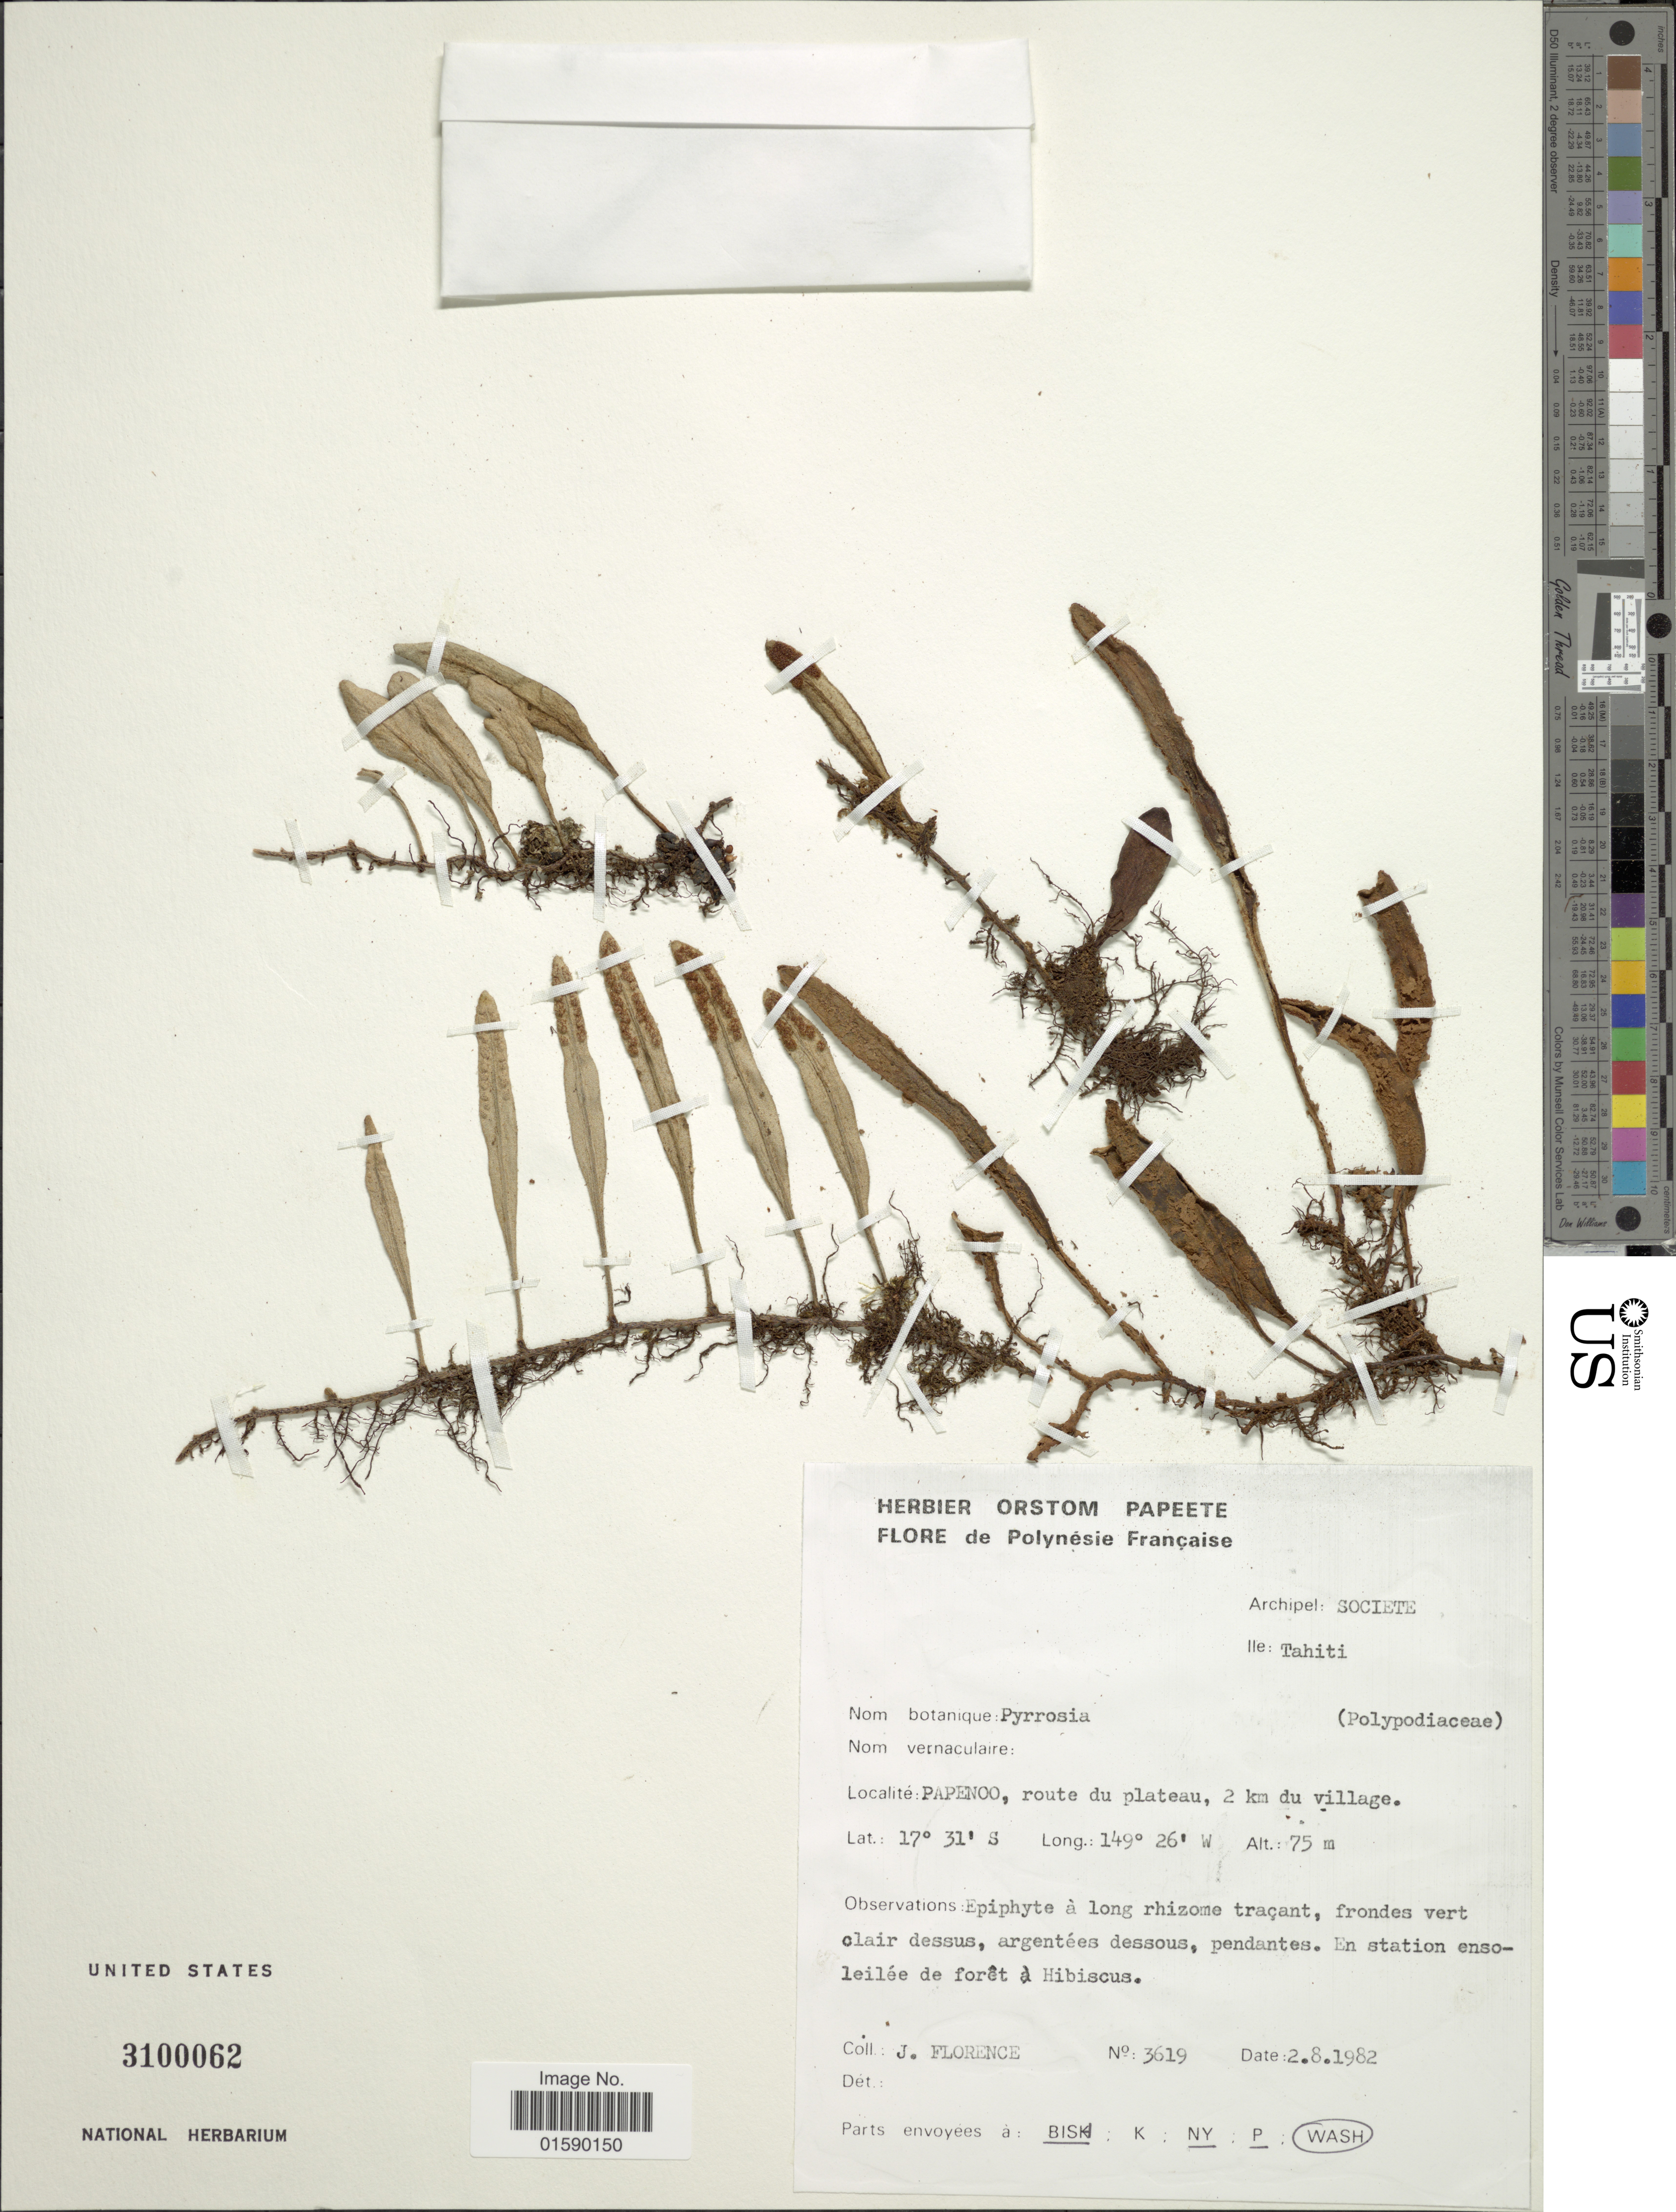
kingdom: Plantae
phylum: Tracheophyta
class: Polypodiopsida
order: Polypodiales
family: Polypodiaceae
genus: Pyrrosia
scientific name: Pyrrosia serpens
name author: Ching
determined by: Florence, J.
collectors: J. Florence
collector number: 3619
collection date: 1982-08-02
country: French Polynesia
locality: Archipel: Societe, Ile: Tahiti, Papenoo, route du plateau, 2 km du village.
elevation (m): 75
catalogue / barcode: US 3100062